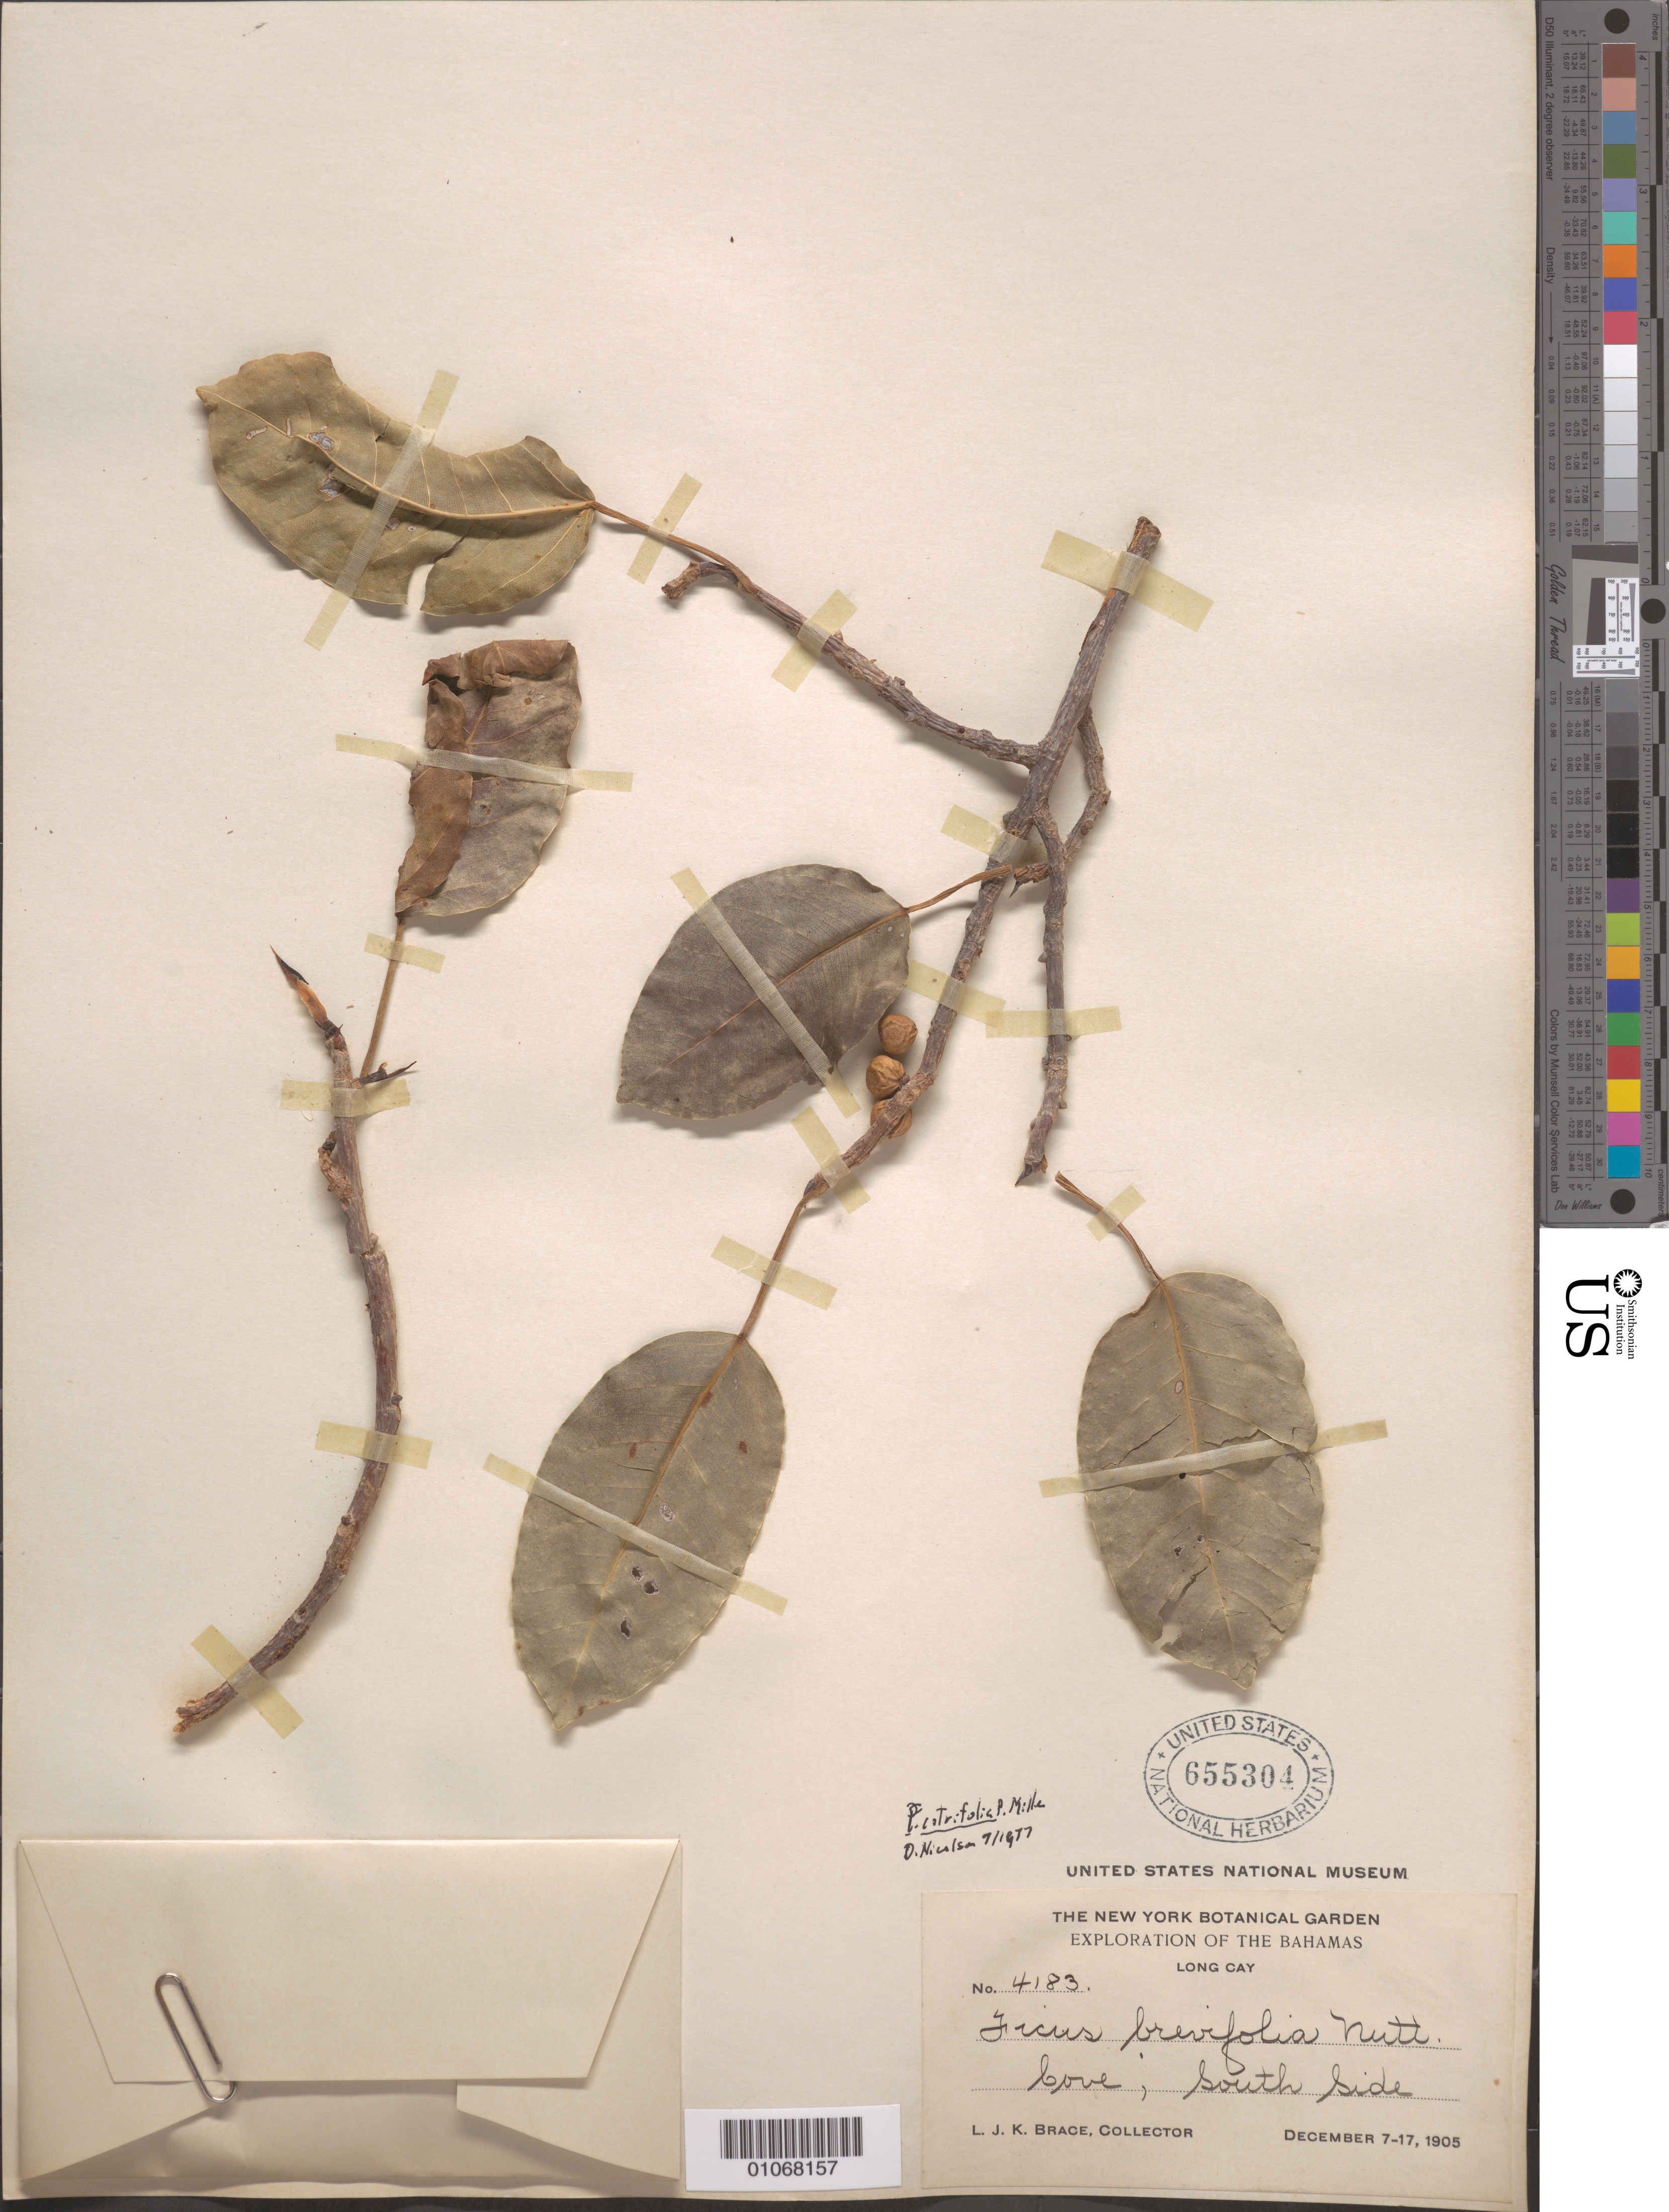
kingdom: Plantae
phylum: Tracheophyta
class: Magnoliopsida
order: Rosales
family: Moraceae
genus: Ficus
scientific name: Ficus citrifolia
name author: Mill.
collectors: L. J. K. Brace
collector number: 4183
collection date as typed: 07 Dec 1905 to 17 Dec 1905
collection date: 1905-12-07/1905-12-17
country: Bahamas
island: Long Cay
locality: South side.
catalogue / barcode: US 655304